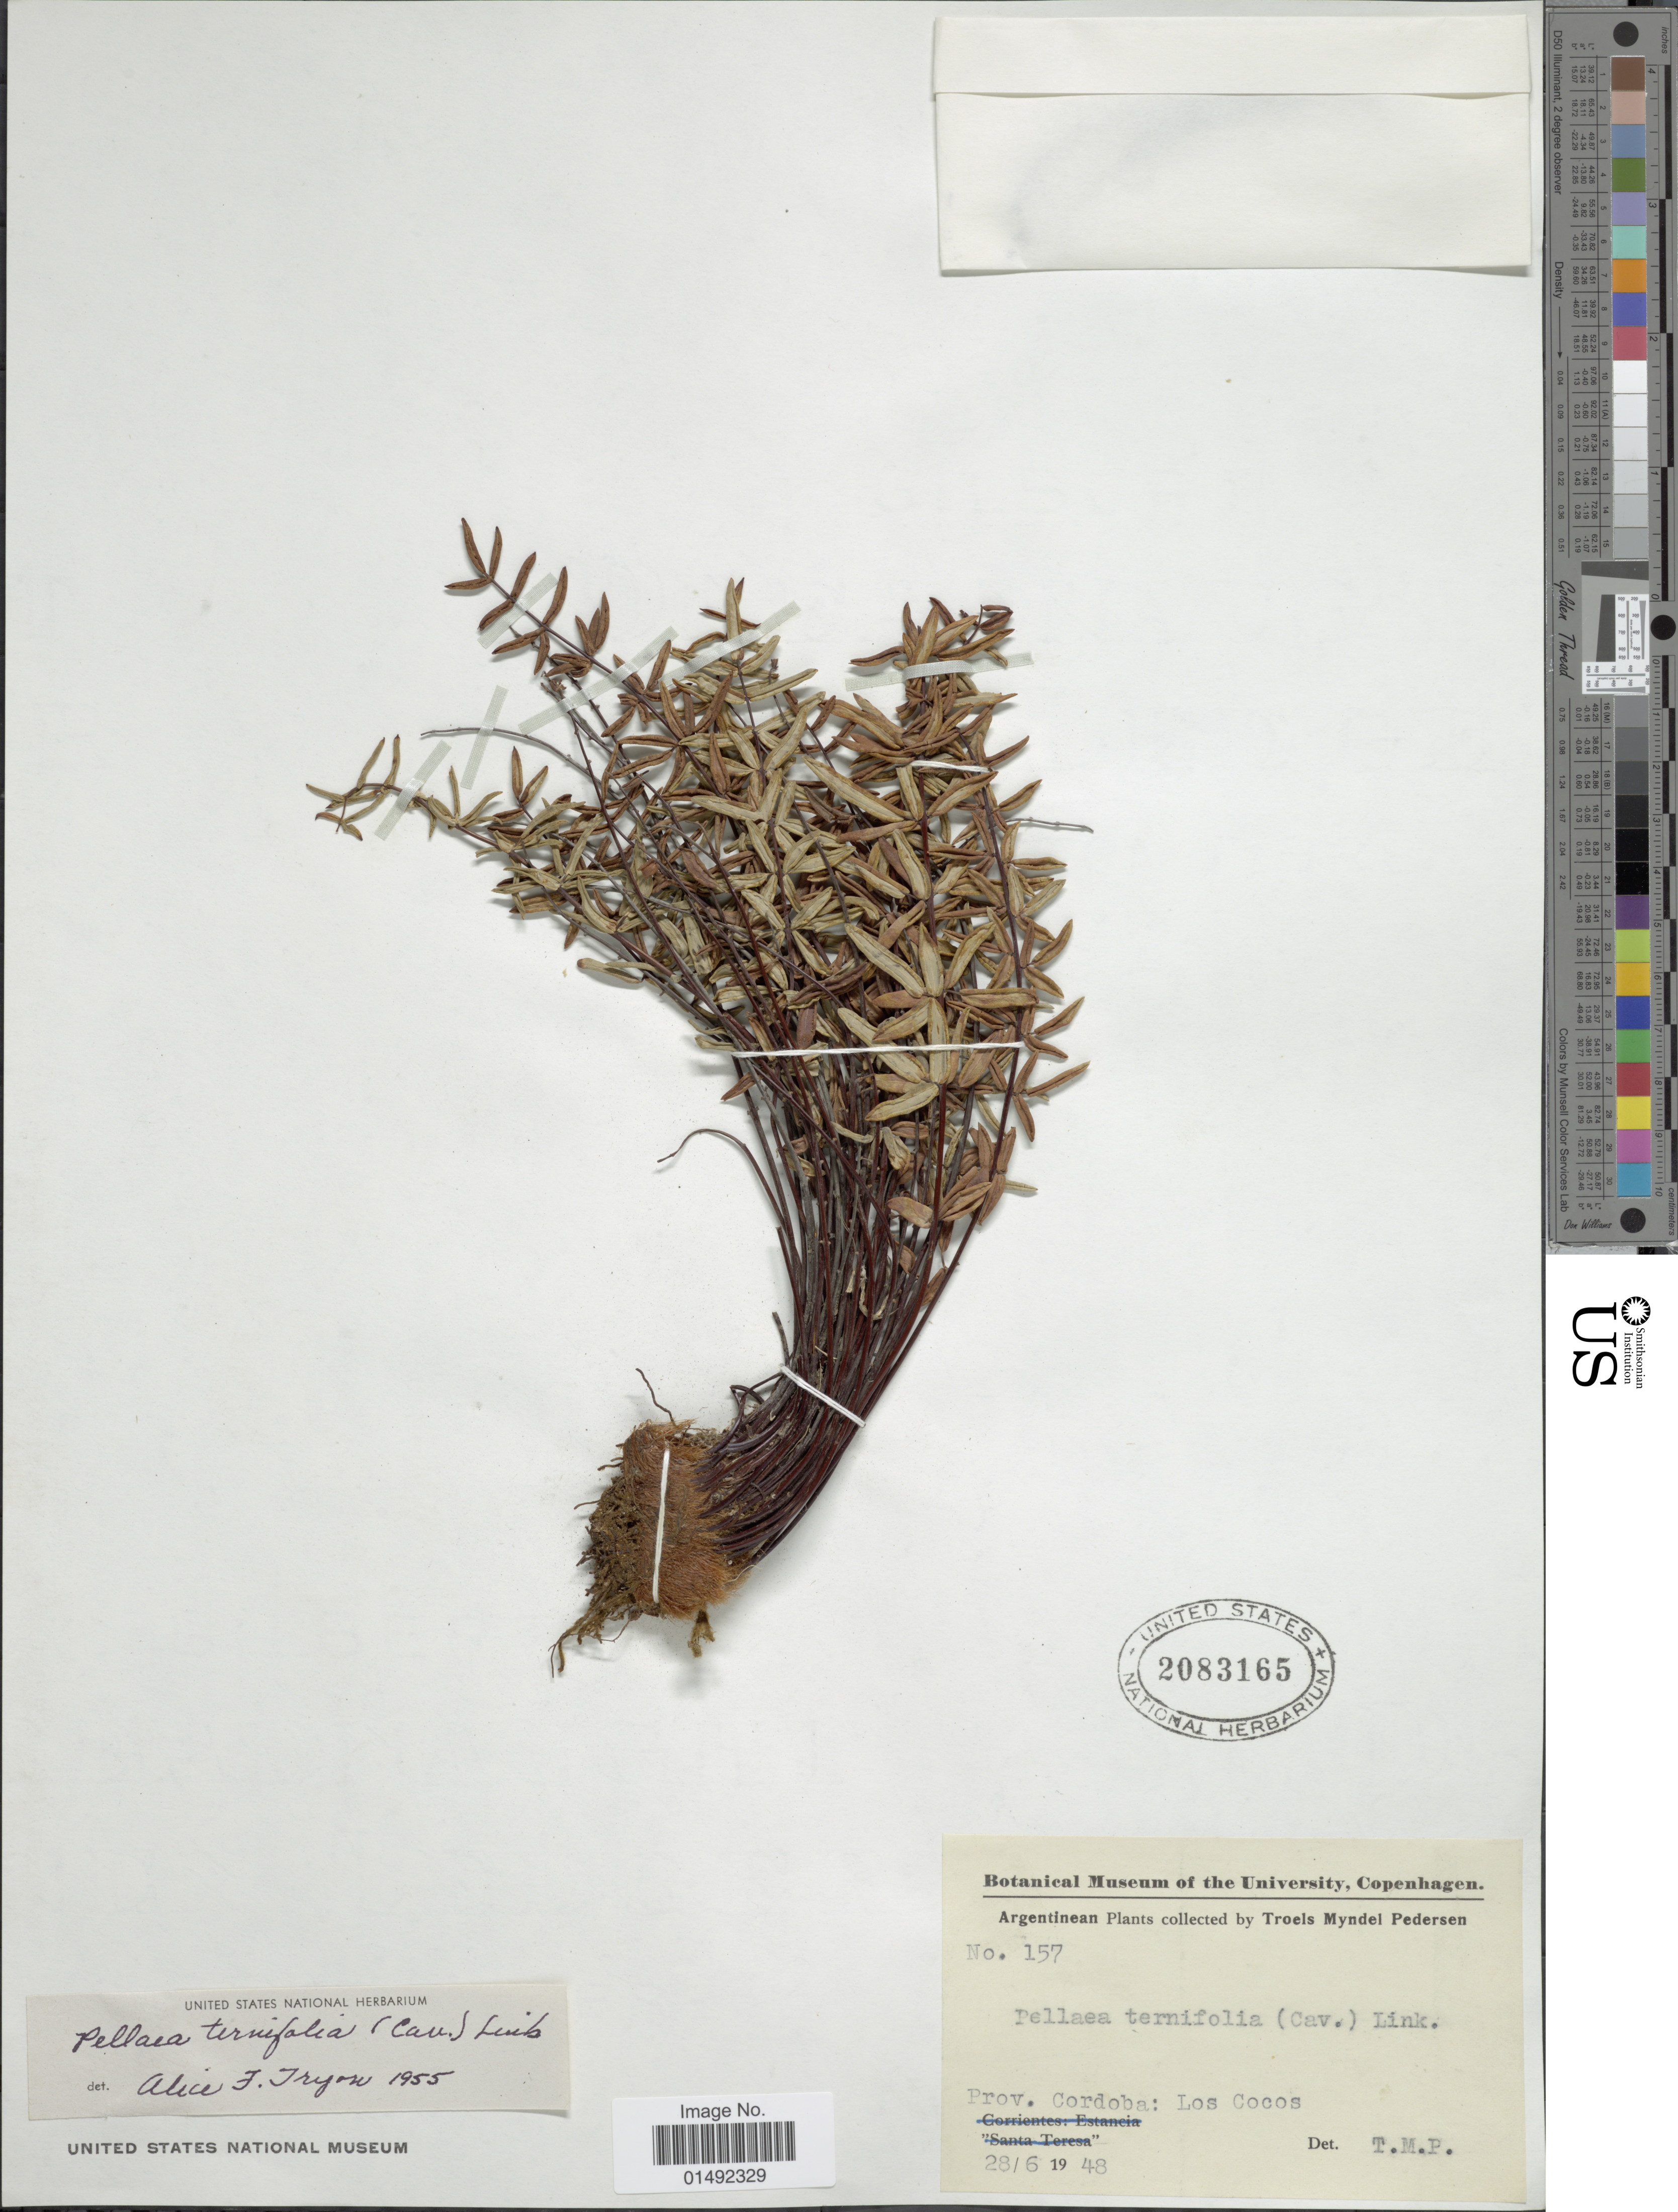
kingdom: Plantae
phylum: Tracheophyta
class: Polypodiopsida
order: Polypodiales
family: Pteridaceae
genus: Pellaea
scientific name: Pellaea ternifolia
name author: (Cav.) Link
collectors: T. Pederson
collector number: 157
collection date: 1948-06-28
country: Argentina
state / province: Cordoba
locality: Los Cocos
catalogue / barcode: US 2083165